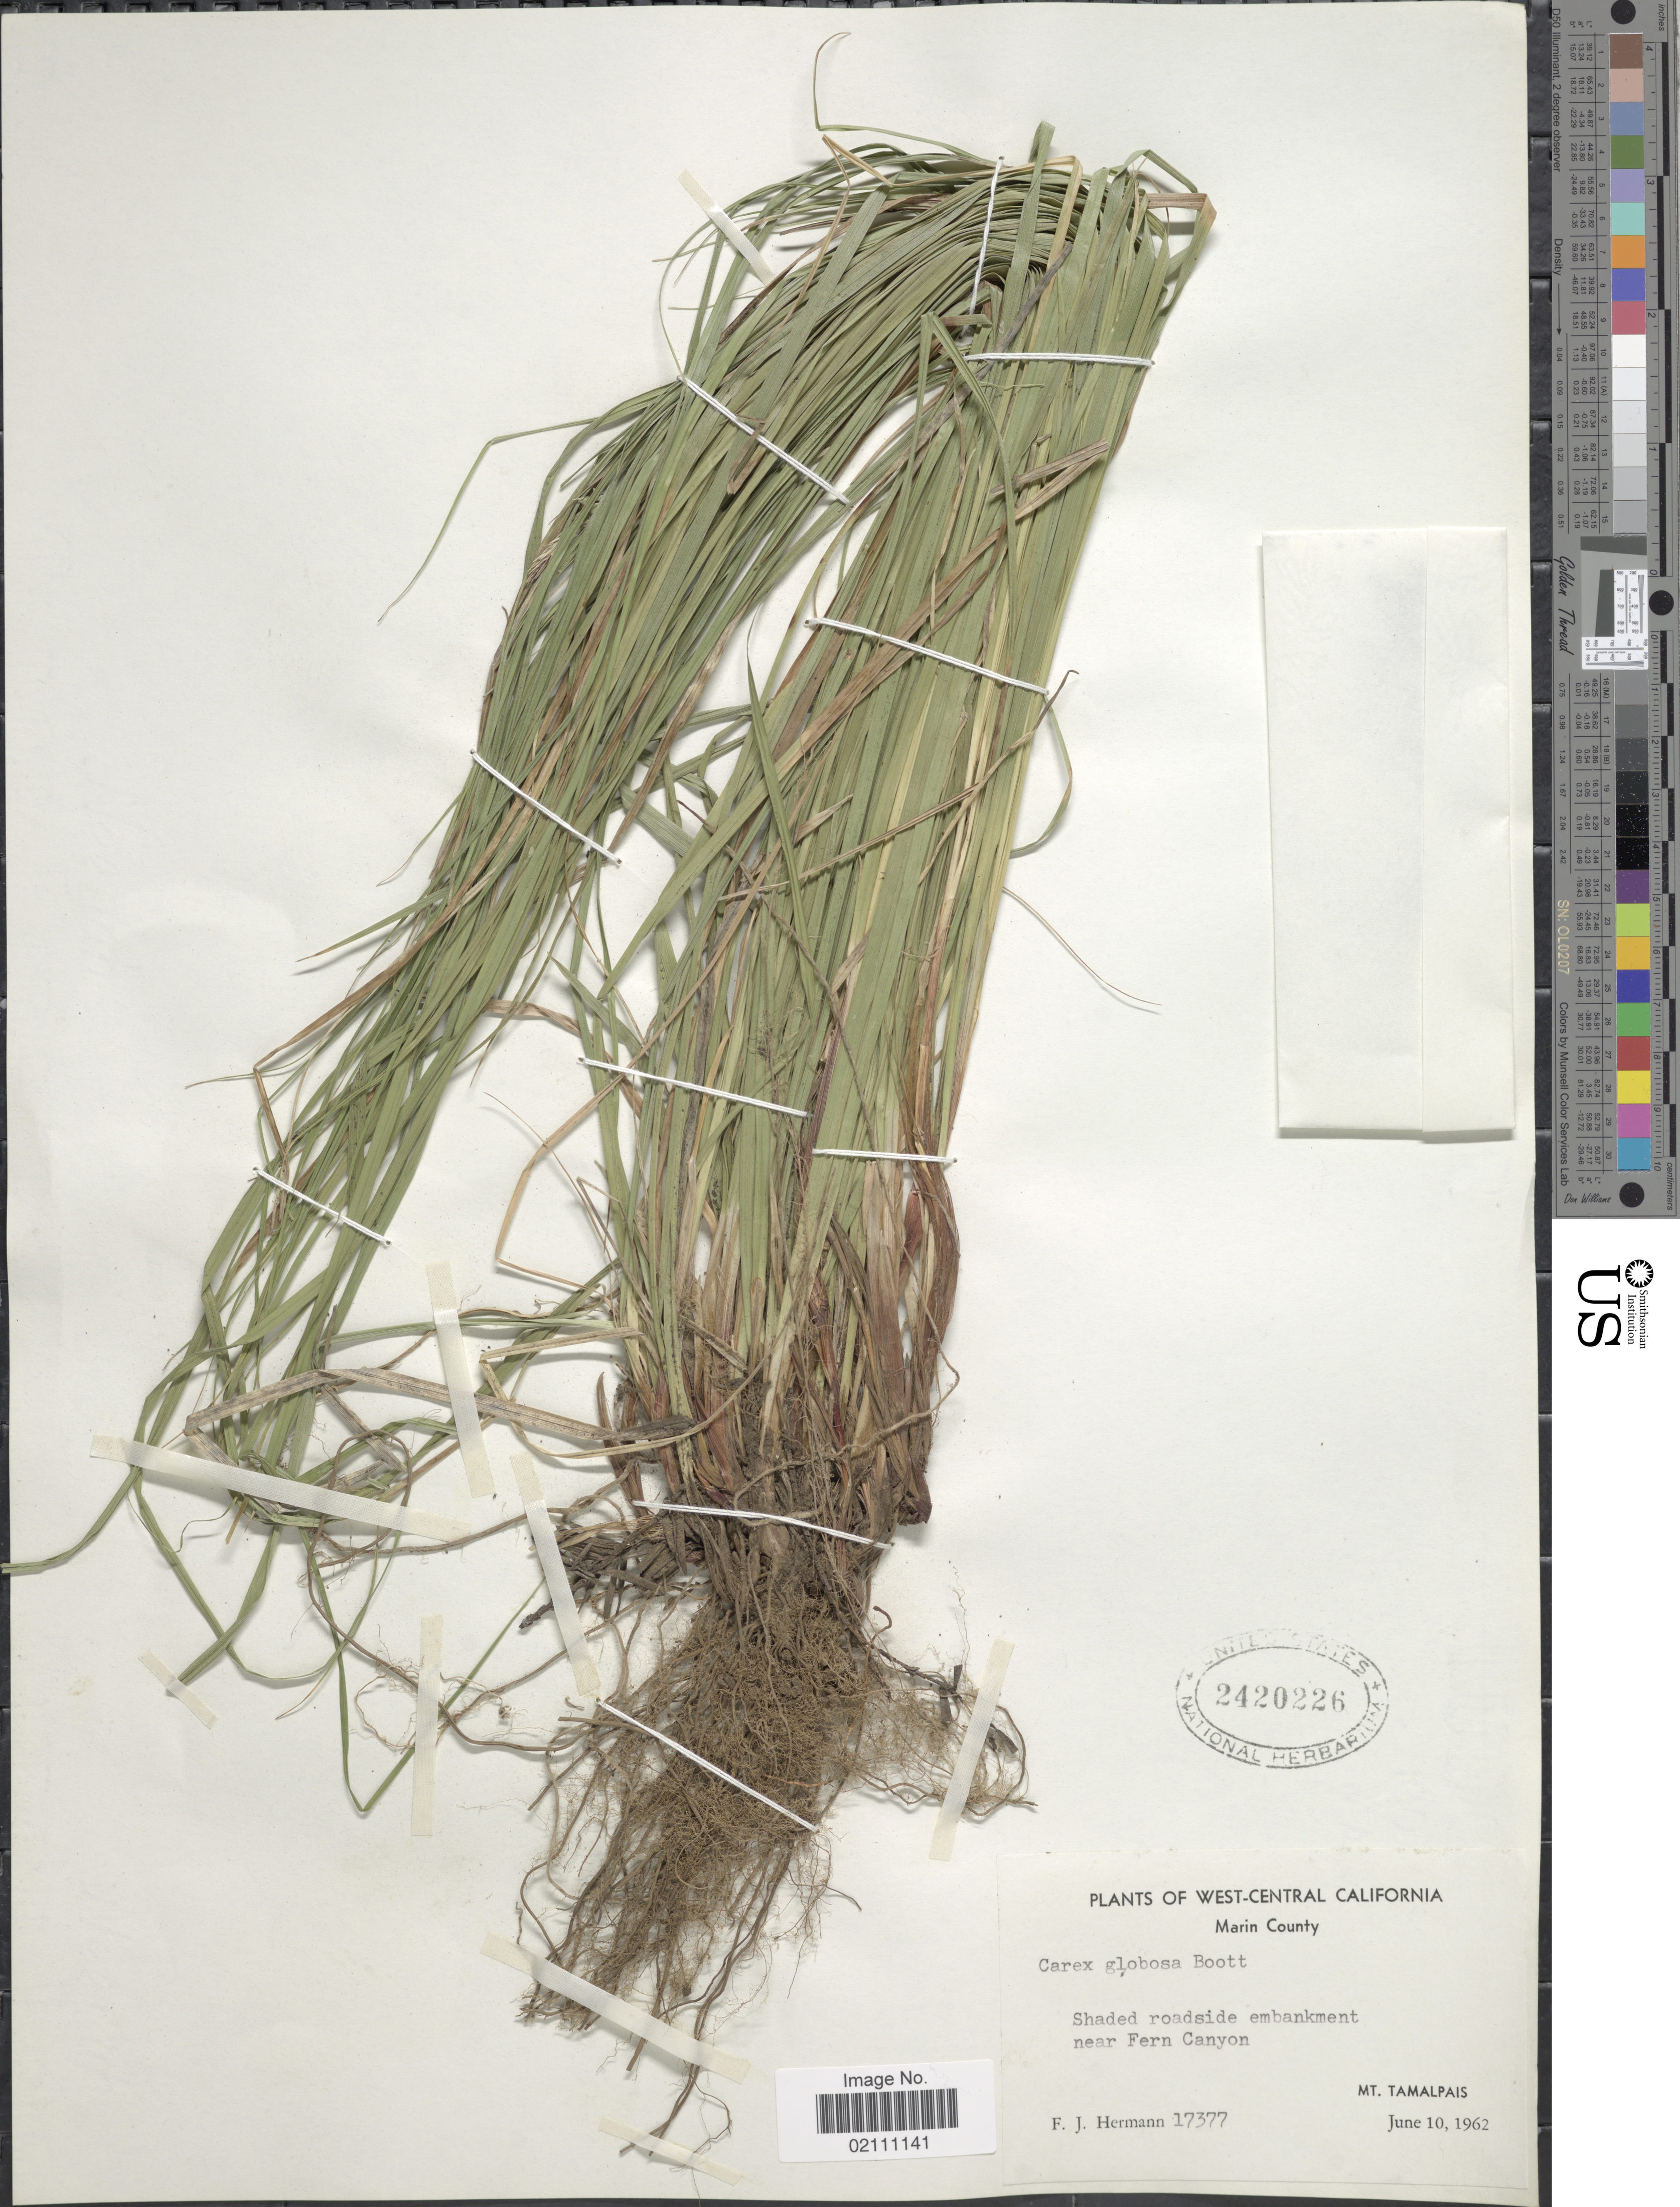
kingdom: Plantae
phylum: Tracheophyta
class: Liliopsida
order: Poales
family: Cyperaceae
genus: Carex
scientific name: Carex globosa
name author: Boott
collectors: F. J. Hermann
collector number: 17377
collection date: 1962-06-10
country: United States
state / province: California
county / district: Marin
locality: West-Central California, Marin County, Shaded roadside embankment near Fern Canyon, Mt. Tamalpais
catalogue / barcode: US 2420226